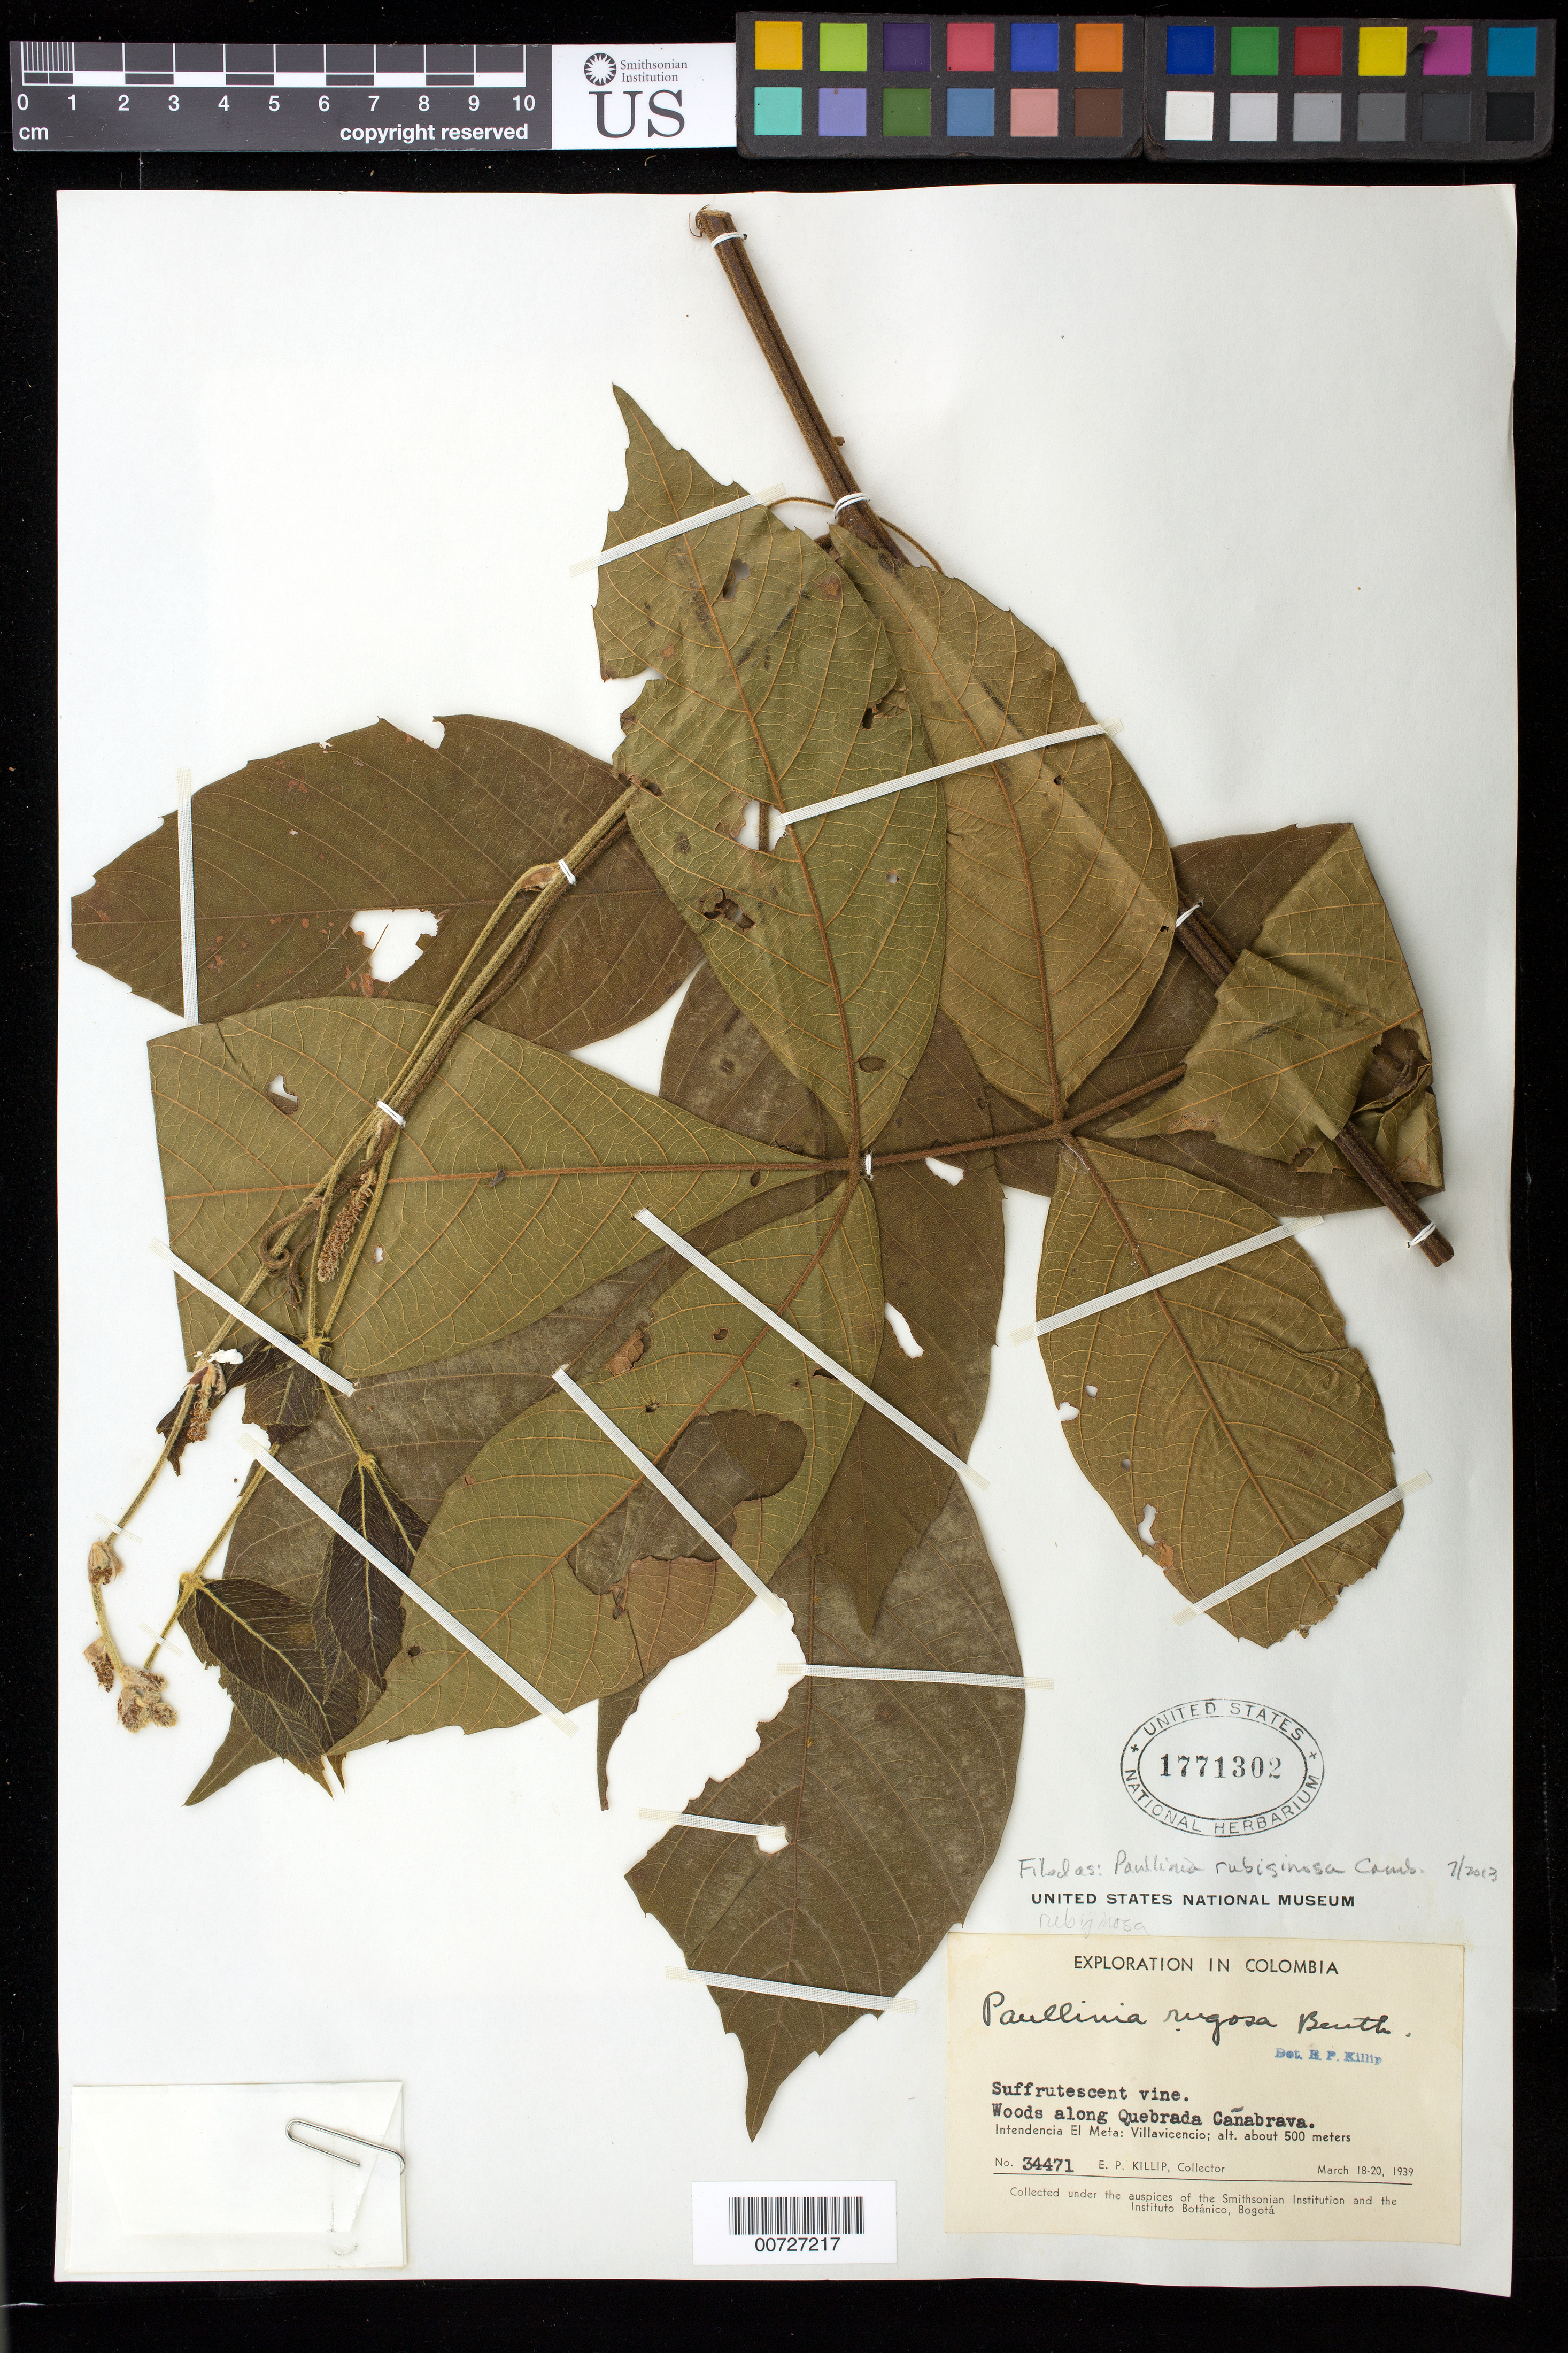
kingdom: Plantae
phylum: Tracheophyta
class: Magnoliopsida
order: Sapindales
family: Sapindaceae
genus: Paullinia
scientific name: Paullinia rubiginosa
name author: Cambess.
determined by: Somner, G. V.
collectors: E. P. Killip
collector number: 34471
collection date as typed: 18 Mar 1939 to 20 Mar 1939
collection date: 1939-03-18/1939-03-20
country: Colombia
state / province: Meta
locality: Villavicencio, along Quebrada Cánabrava.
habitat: Woods.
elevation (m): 500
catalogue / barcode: US 1771302